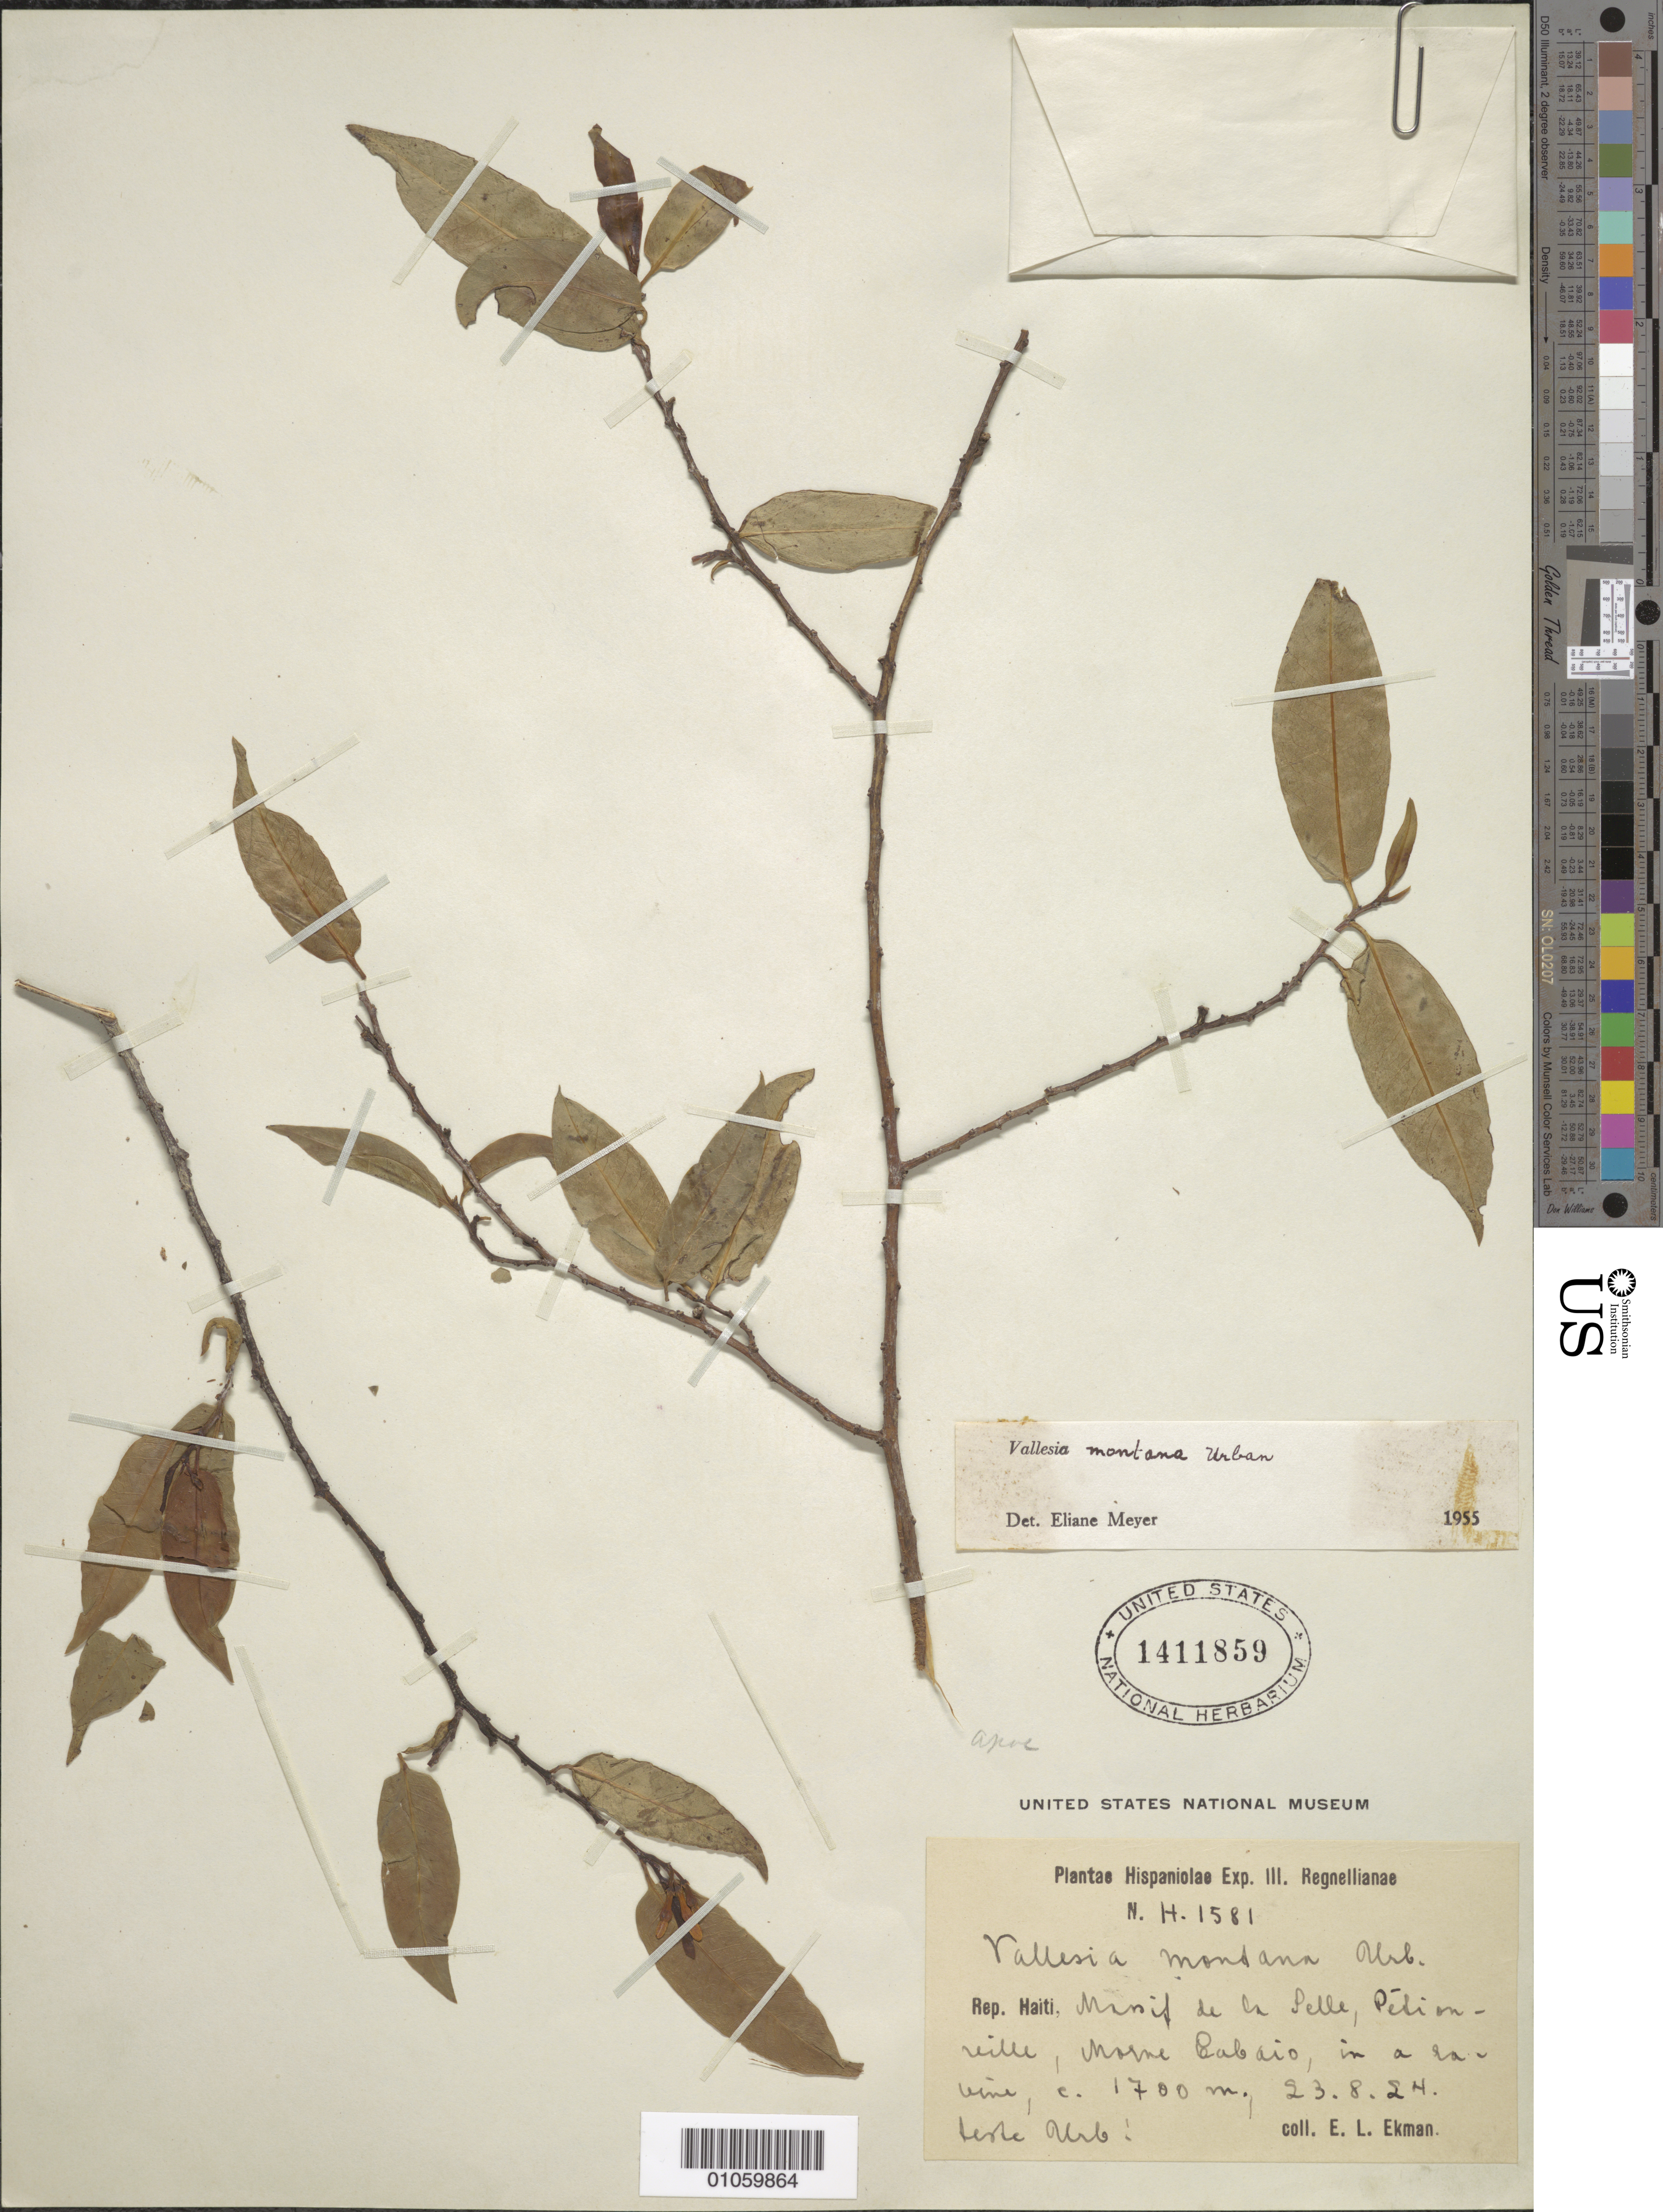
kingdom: Plantae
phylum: Tracheophyta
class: Magnoliopsida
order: Gentianales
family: Apocynaceae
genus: Vallesia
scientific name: Vallesia montana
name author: Urb.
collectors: E. L. Ekman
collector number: H 1581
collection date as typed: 23 Aug 1924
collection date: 1924-08-23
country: Haiti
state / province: Óuest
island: Hispaniola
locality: Massif de la Pelle, Pétionville, Morne Cabaio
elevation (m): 1700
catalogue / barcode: US 1411859